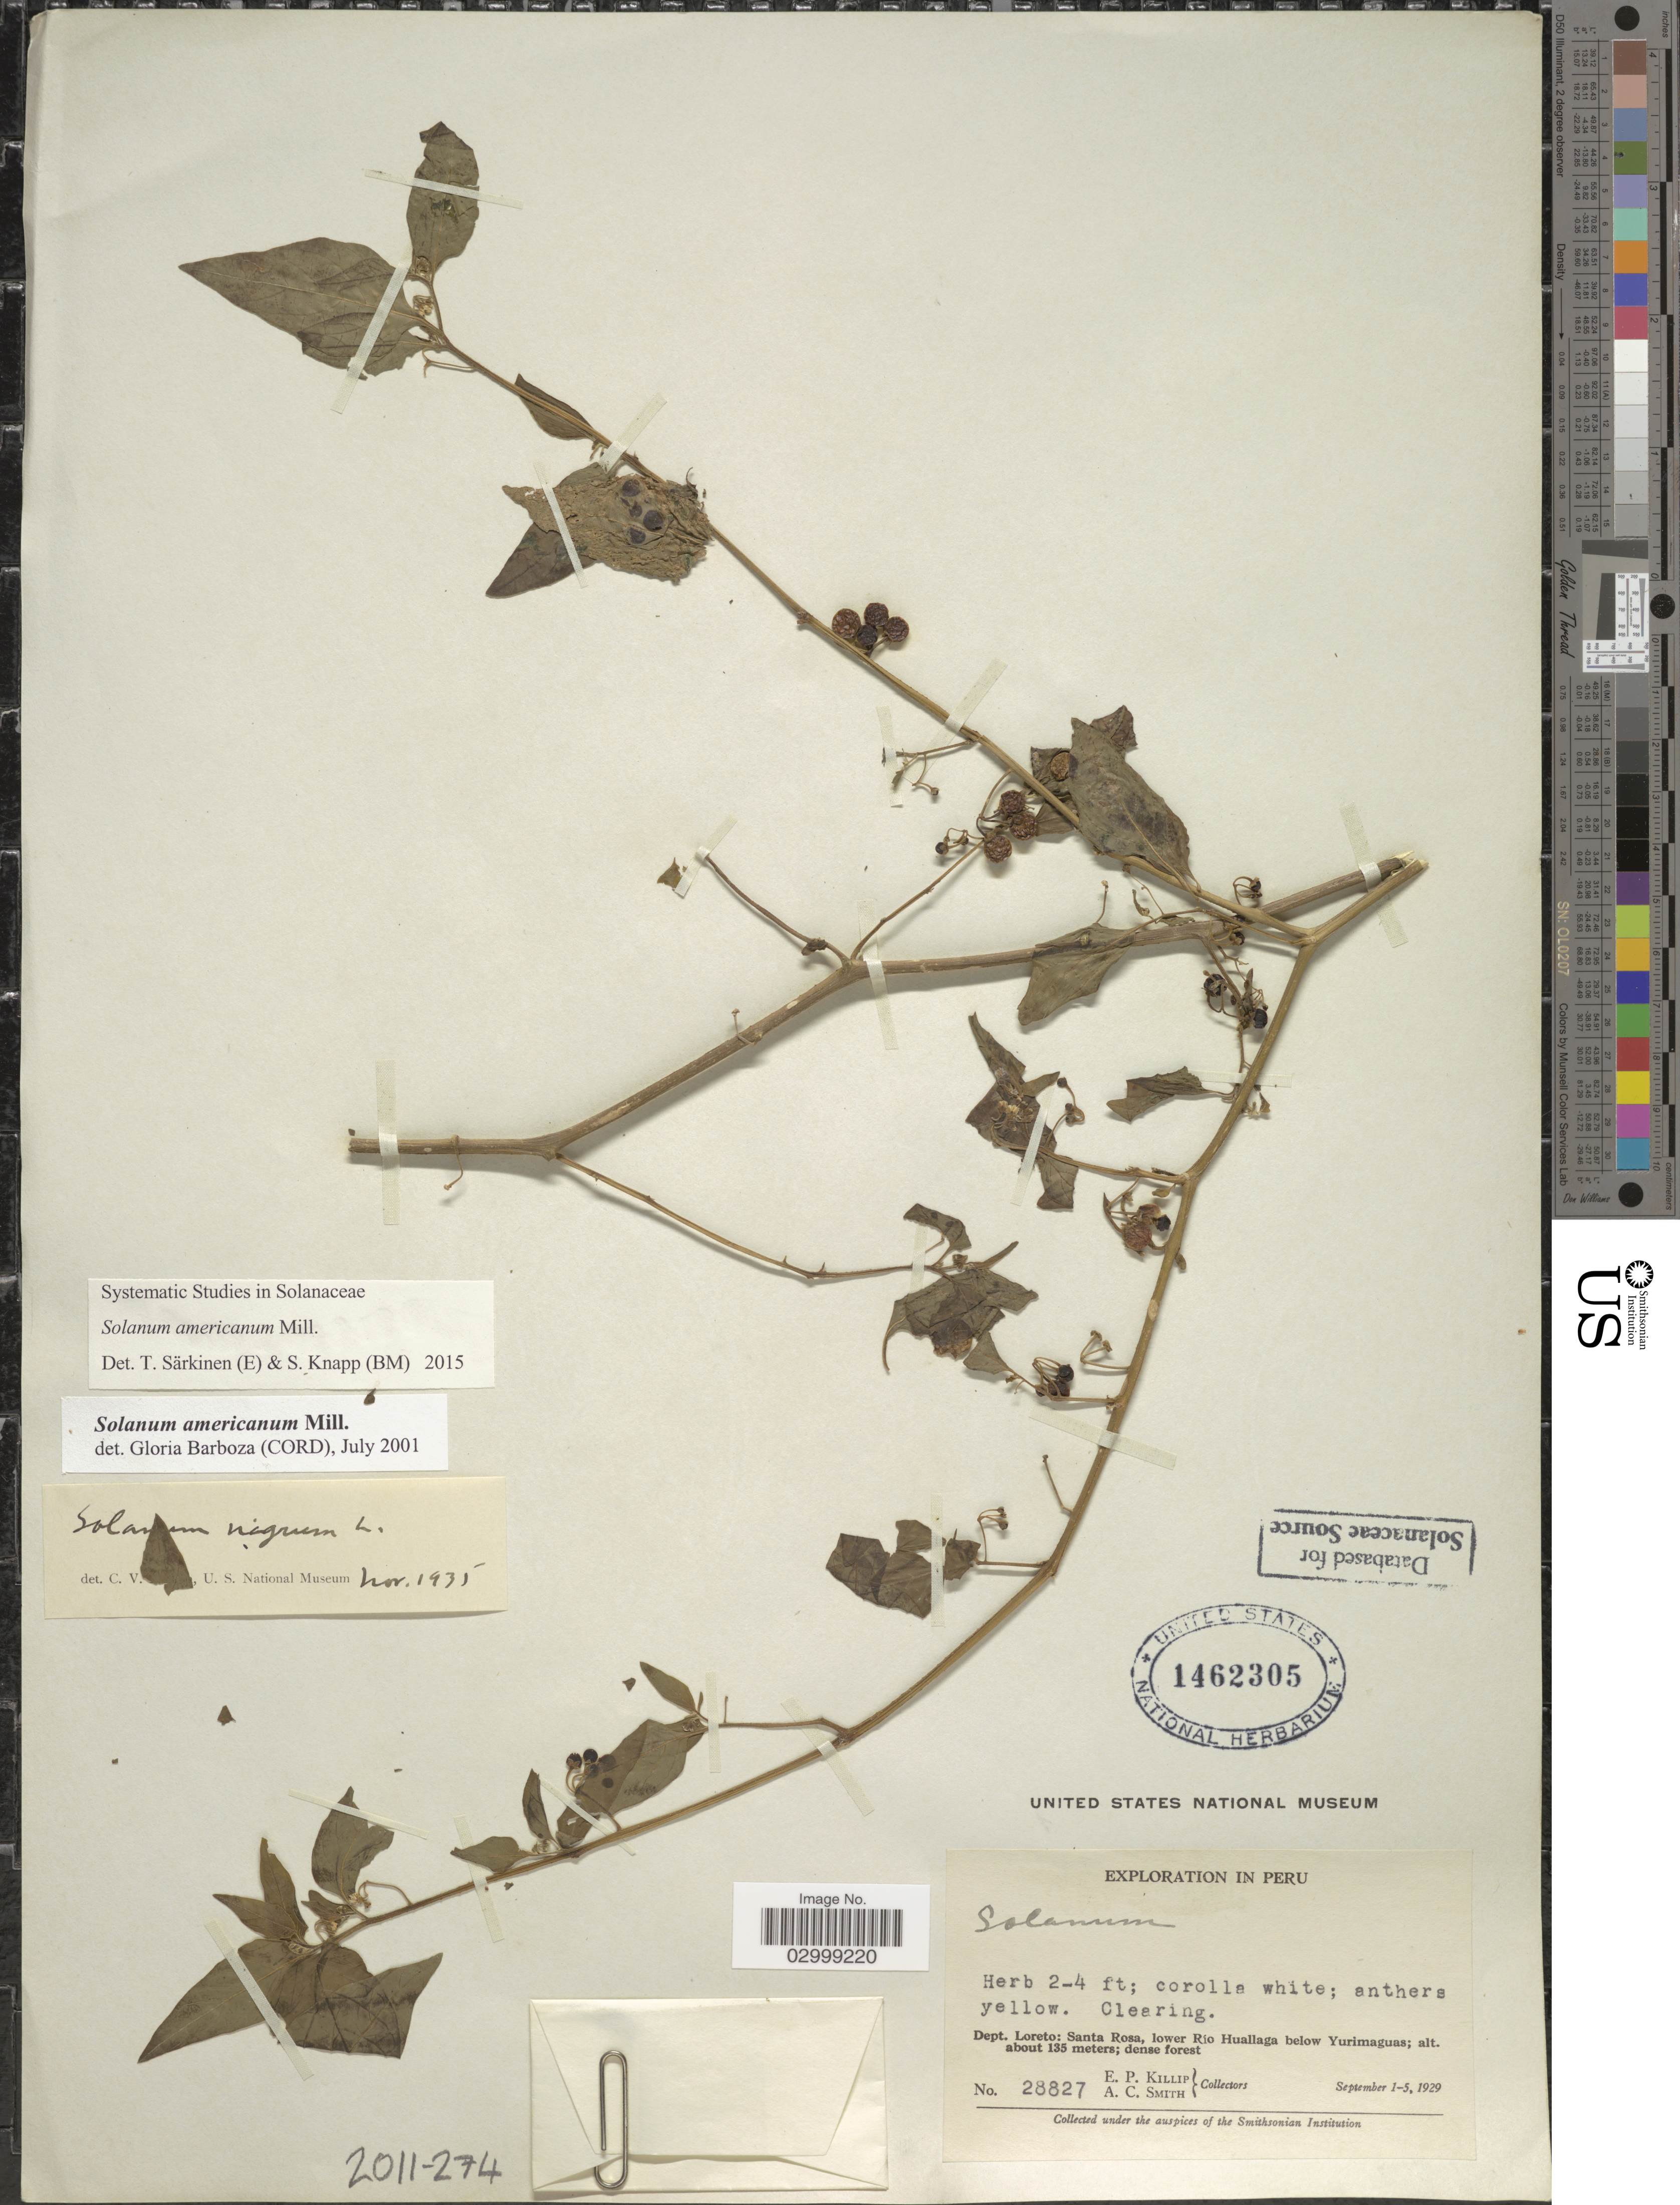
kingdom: Plantae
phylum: Tracheophyta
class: Magnoliopsida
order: Solanales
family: Solanaceae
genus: Solanum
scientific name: Solanum americanum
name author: Mill.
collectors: E. P. Killip & A. C. Smith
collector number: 28827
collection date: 1929-09-01/1929-09-05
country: Peru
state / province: Loreto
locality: Dept. Loreto: Santa Rosa, lower Río Huallaga below Yurimaguas.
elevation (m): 135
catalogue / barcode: US 1462305